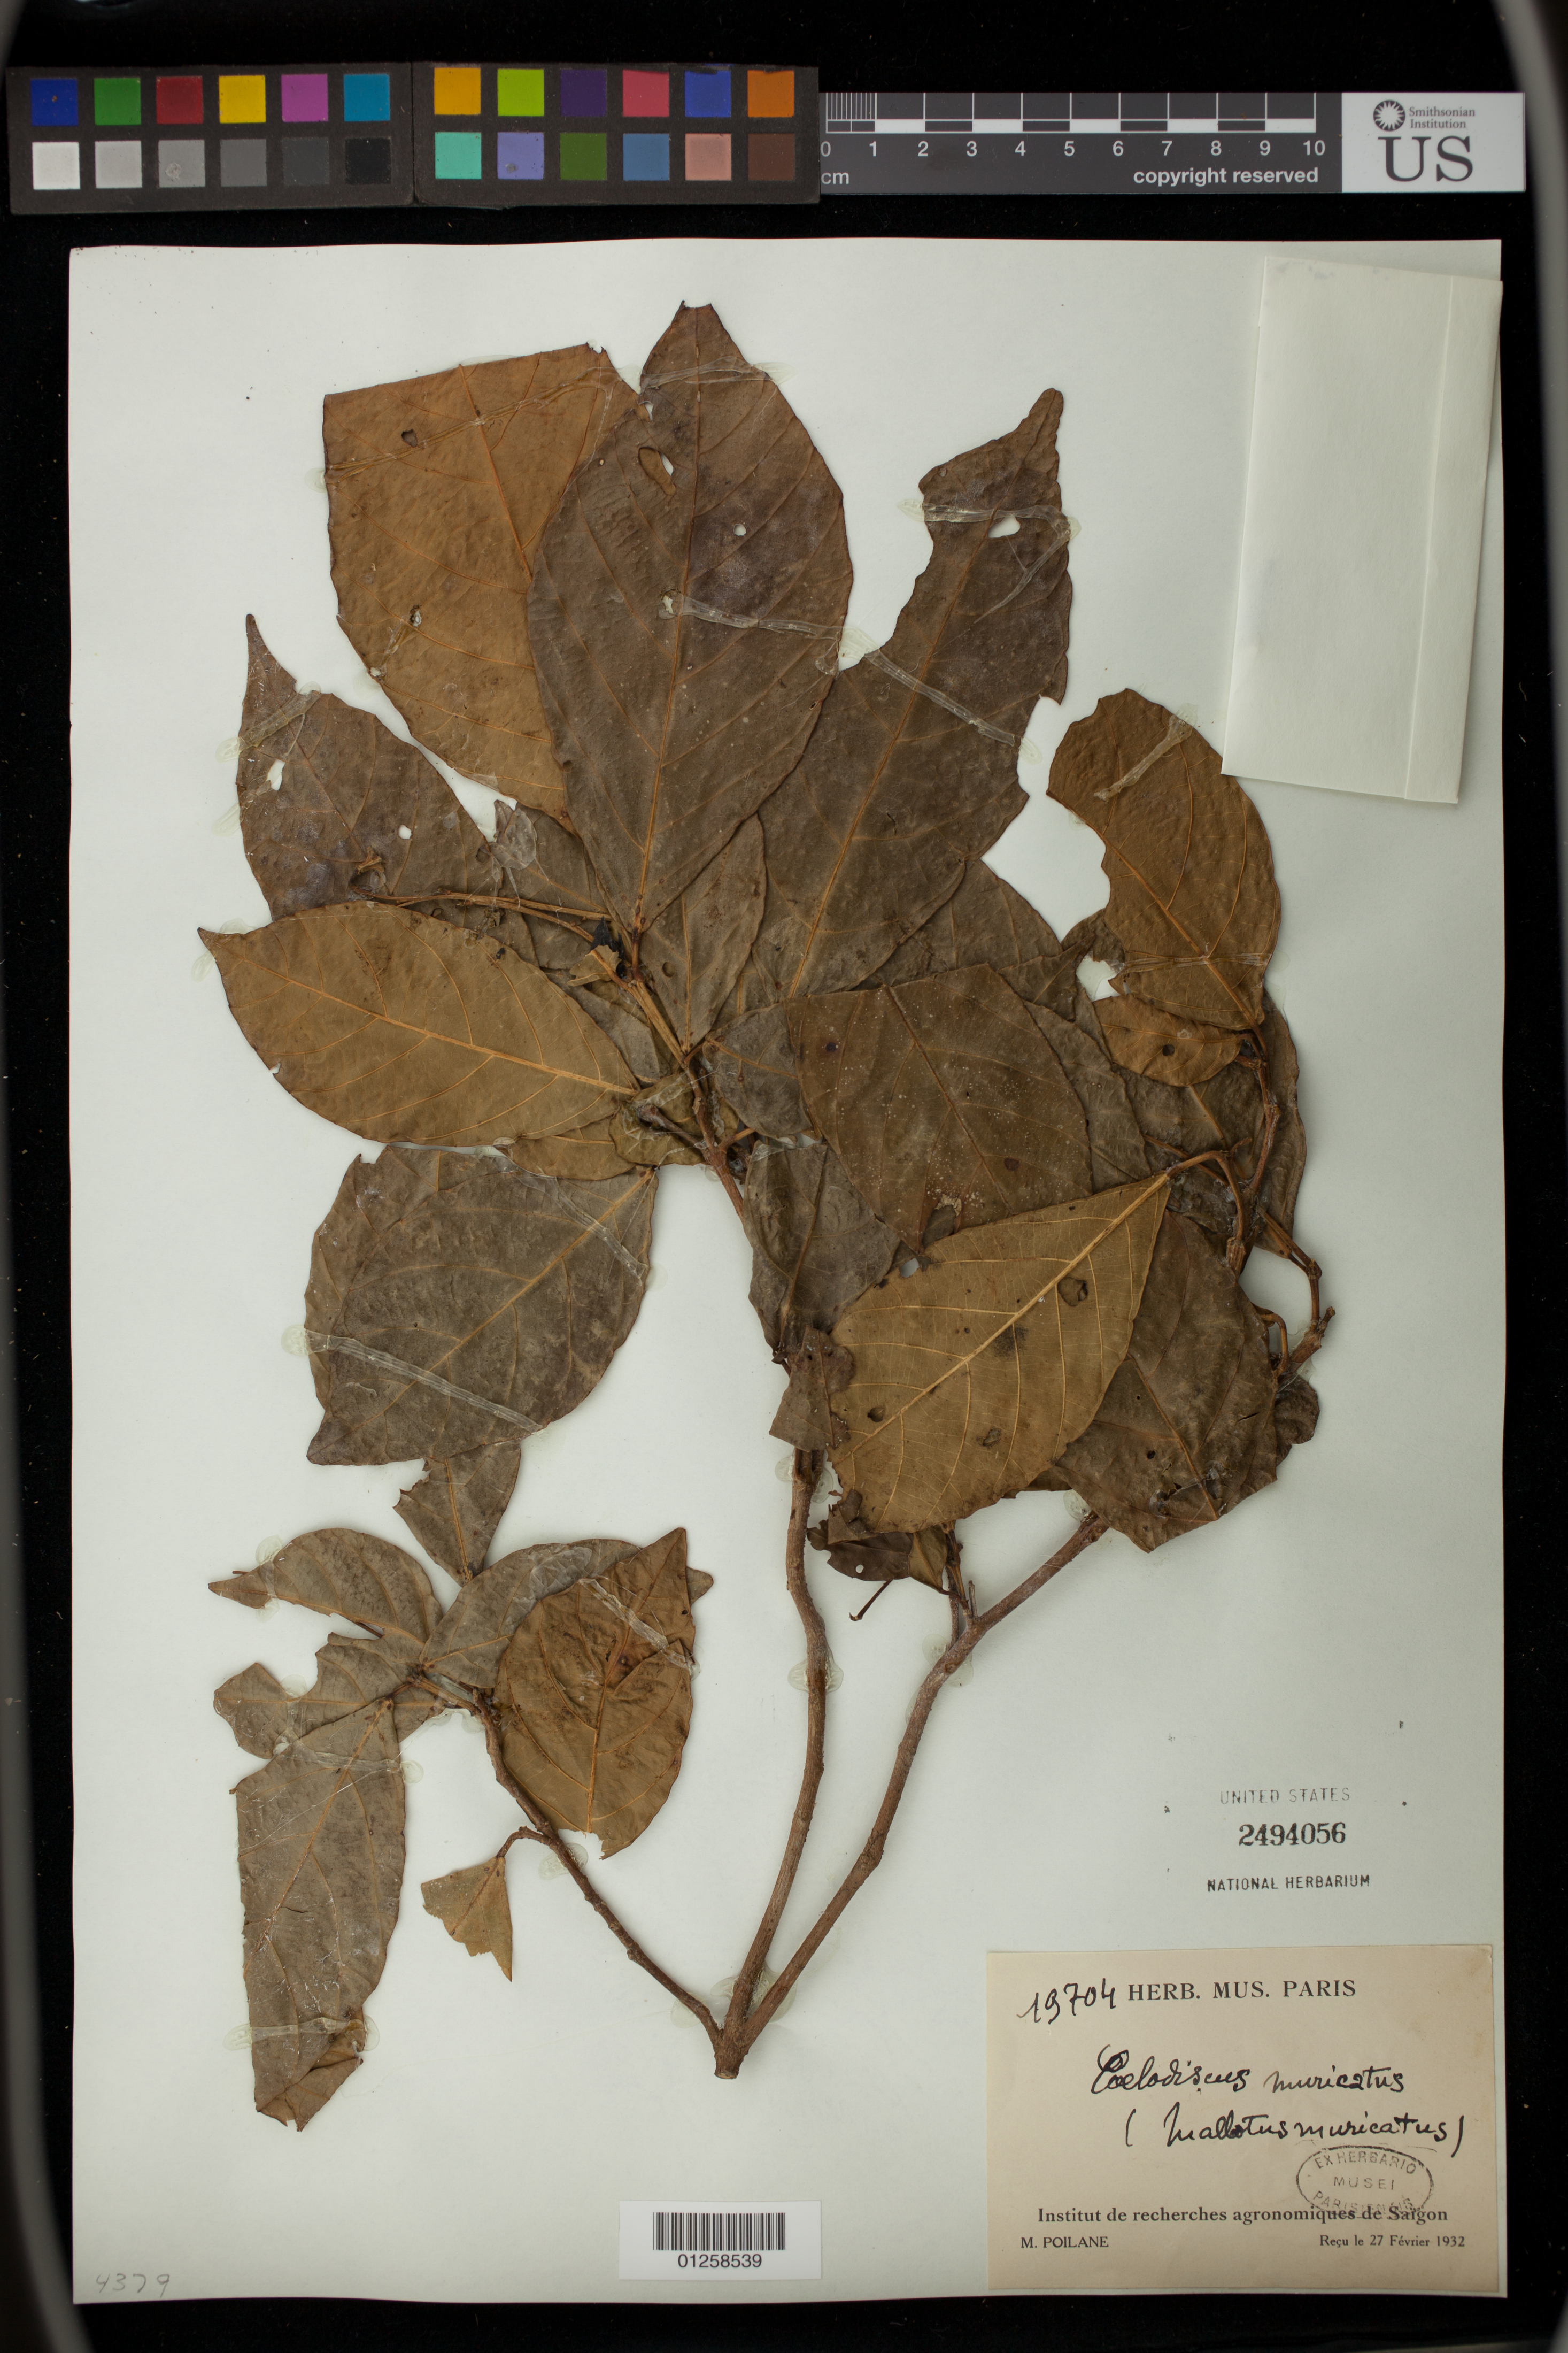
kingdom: Plantae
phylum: Tracheophyta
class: Magnoliopsida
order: Malpighiales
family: Phyllanthaceae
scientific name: Coelodiscus muricatus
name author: (Wight) Gagnep.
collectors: M. Poilane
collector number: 19704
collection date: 1932-02-27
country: Vietnam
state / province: Ho Chi Minh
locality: Saigon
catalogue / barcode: US 2494056